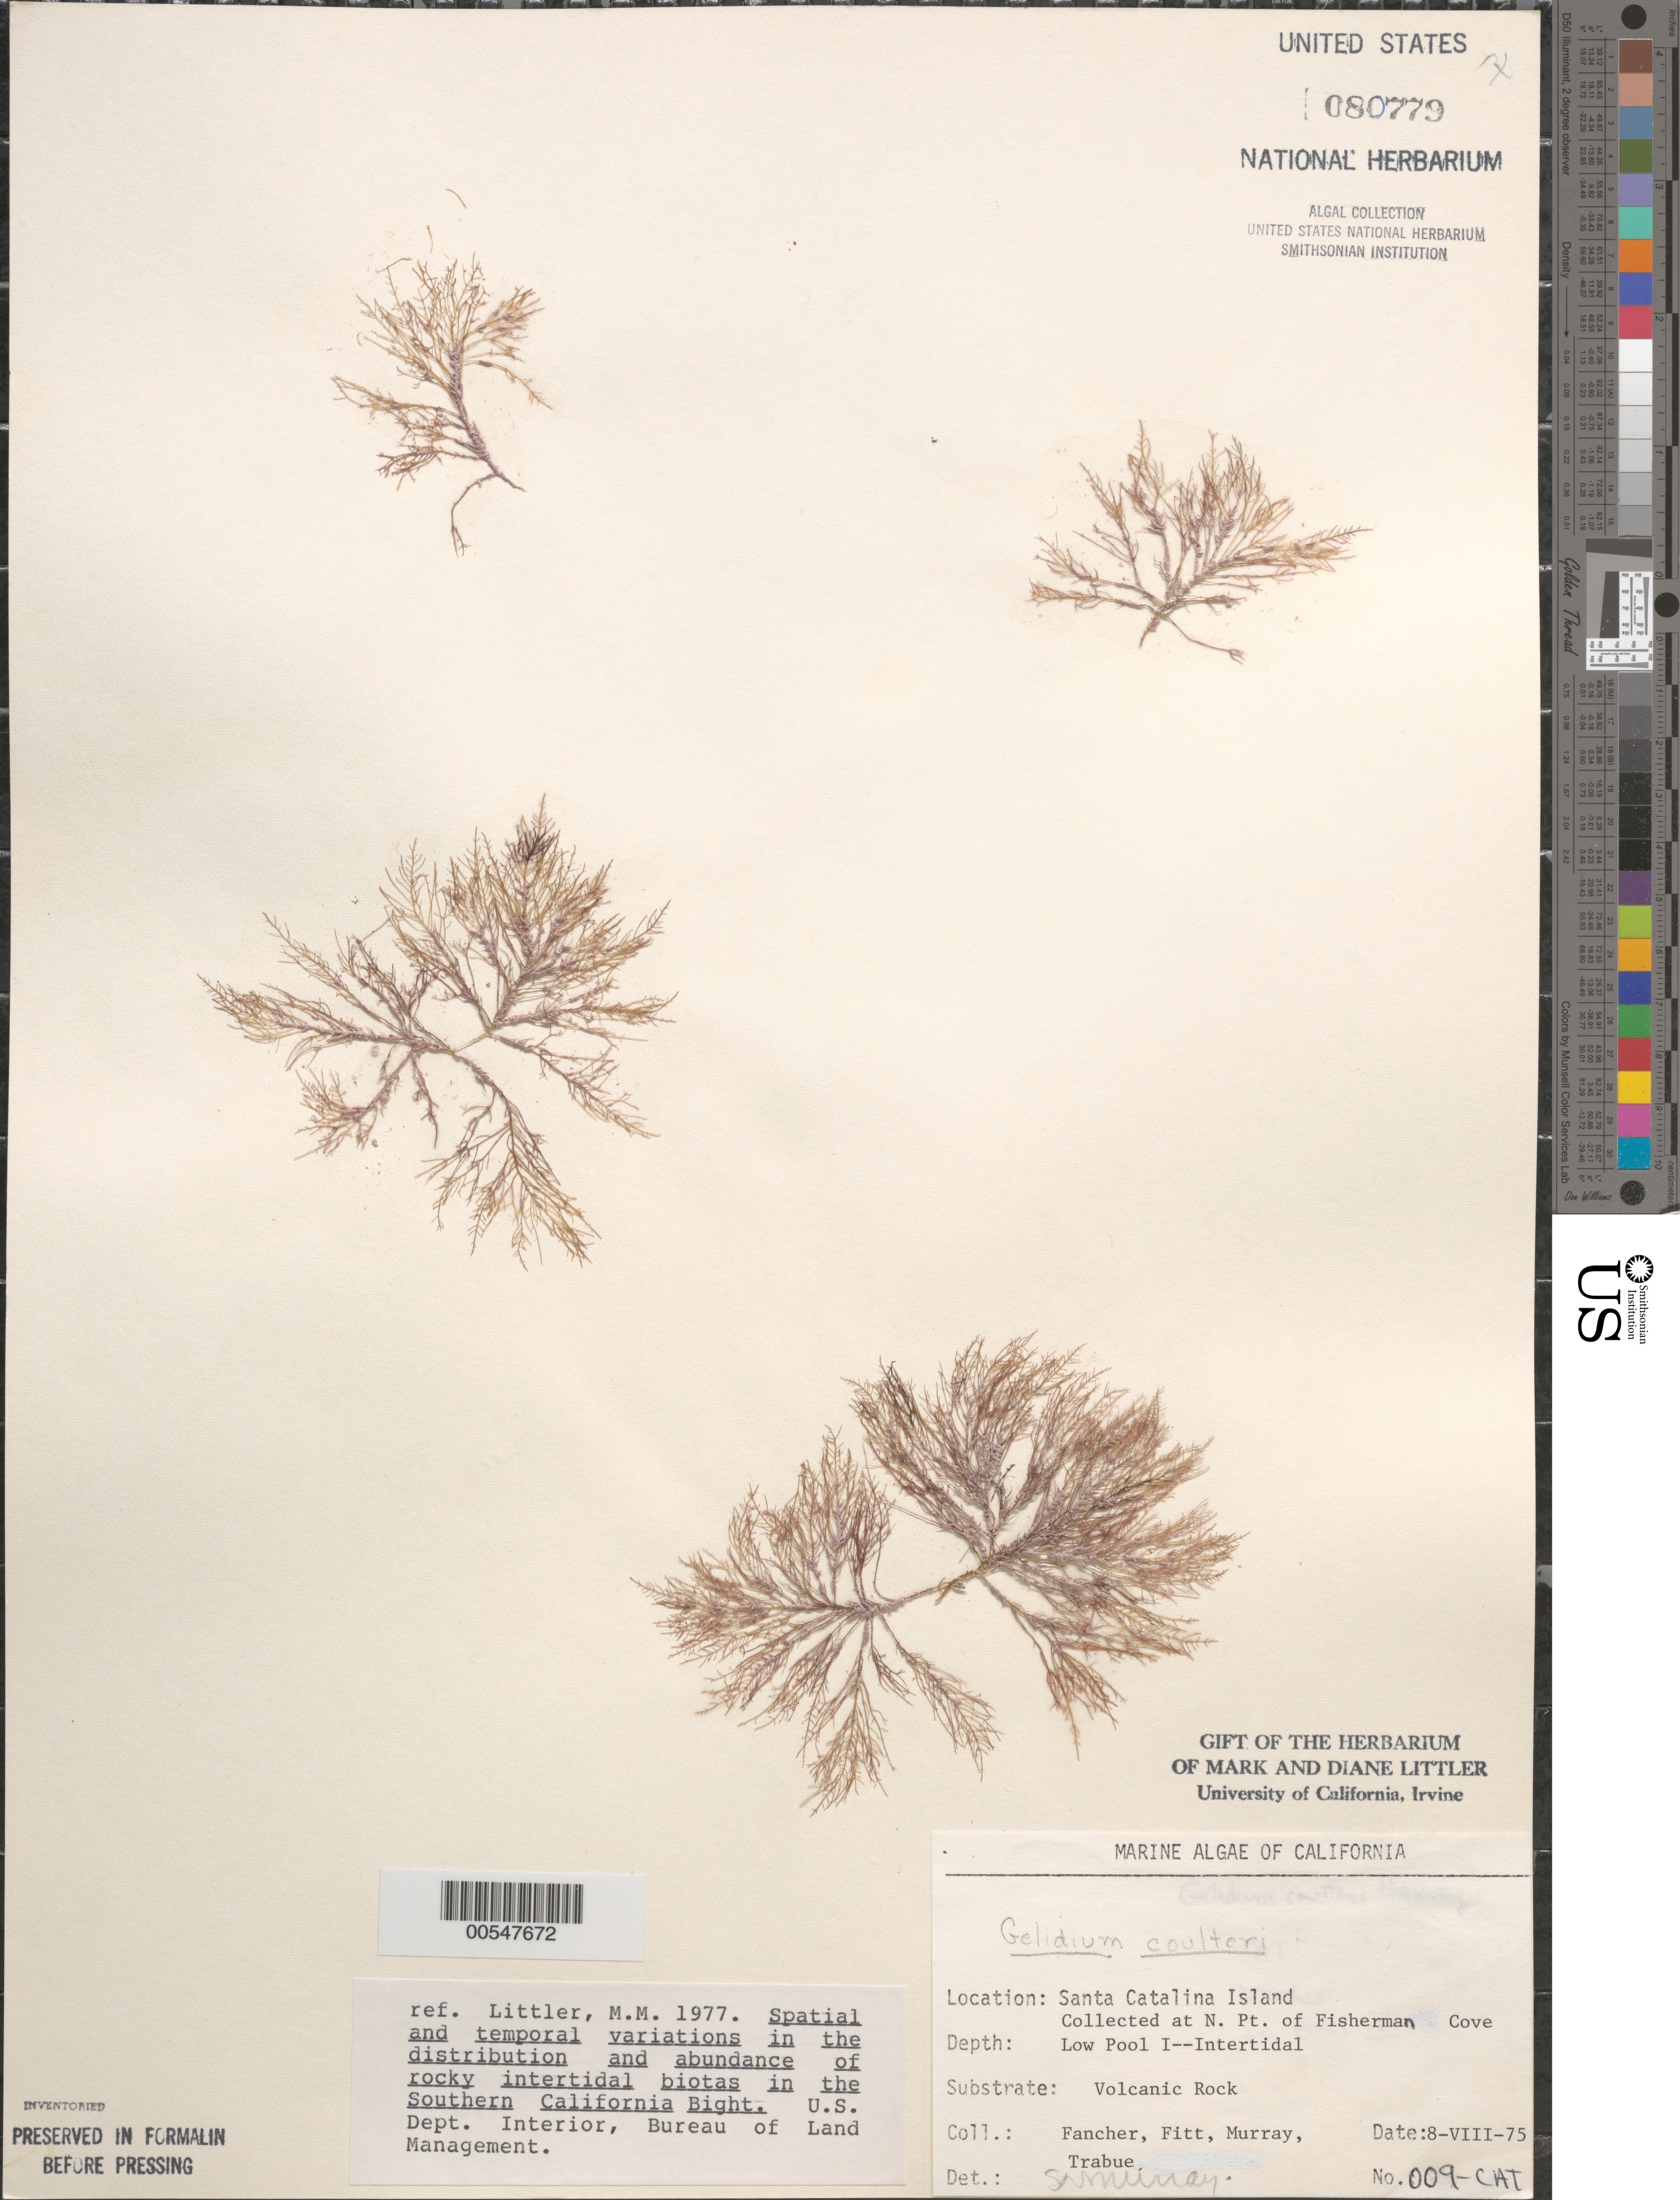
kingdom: Plantae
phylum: Rhodophyta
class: Florideophyceae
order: Gelidiales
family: Gelidiaceae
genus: Gelidium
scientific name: Gelidium coulteri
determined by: Murray, S. N.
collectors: J. Fancher, W. Fitt & S. N. Murray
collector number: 009-CAT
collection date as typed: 08 Aug 1975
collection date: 1975-08-08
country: United States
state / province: California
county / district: Los Angeles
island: Santa Catalina Island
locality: Fishermen Cove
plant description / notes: BLM-SOCALBIGHT Rocky Intertidal Survey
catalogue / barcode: US 80779